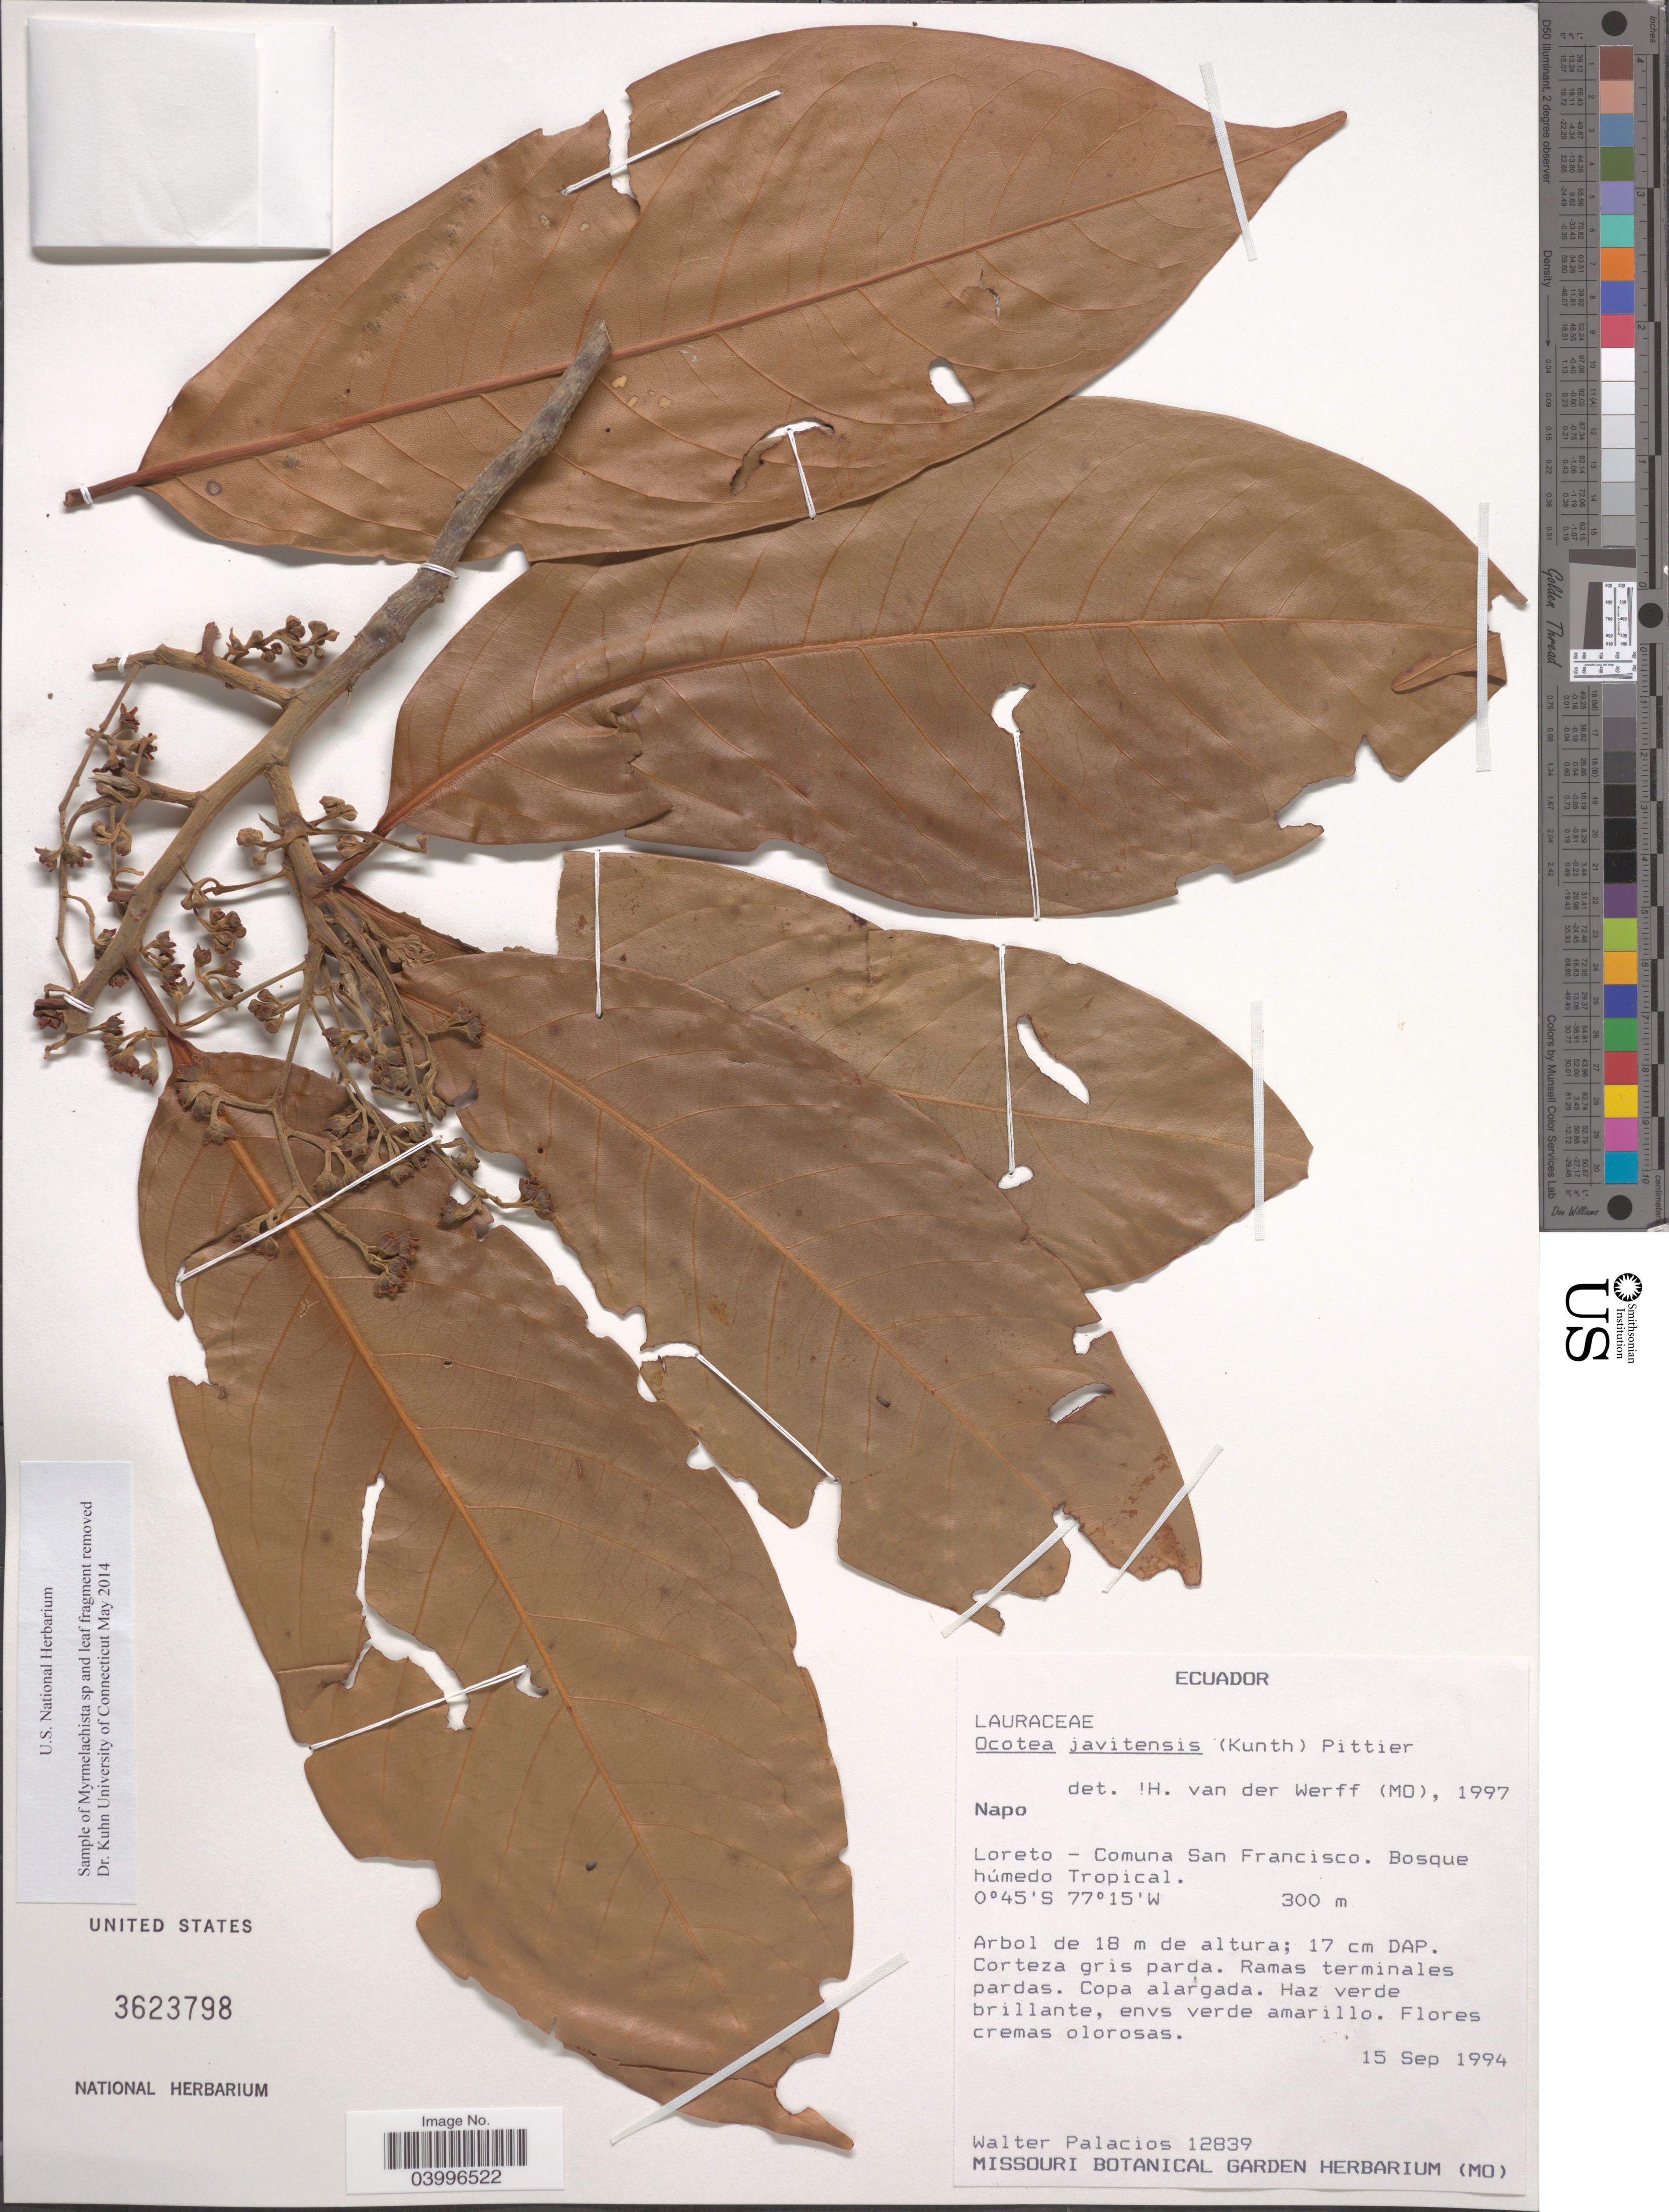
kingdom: Plantae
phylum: Tracheophyta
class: Magnoliopsida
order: Laurales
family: Lauraceae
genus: Ocotea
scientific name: Ocotea javitensis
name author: (Kunth) Pittier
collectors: W. Palacios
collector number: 12839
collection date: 1994-09-15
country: Ecuador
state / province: Napo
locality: Loreto-Comuna San Francisco. Bosque húmedo Tropical.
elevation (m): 300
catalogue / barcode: US 3623798